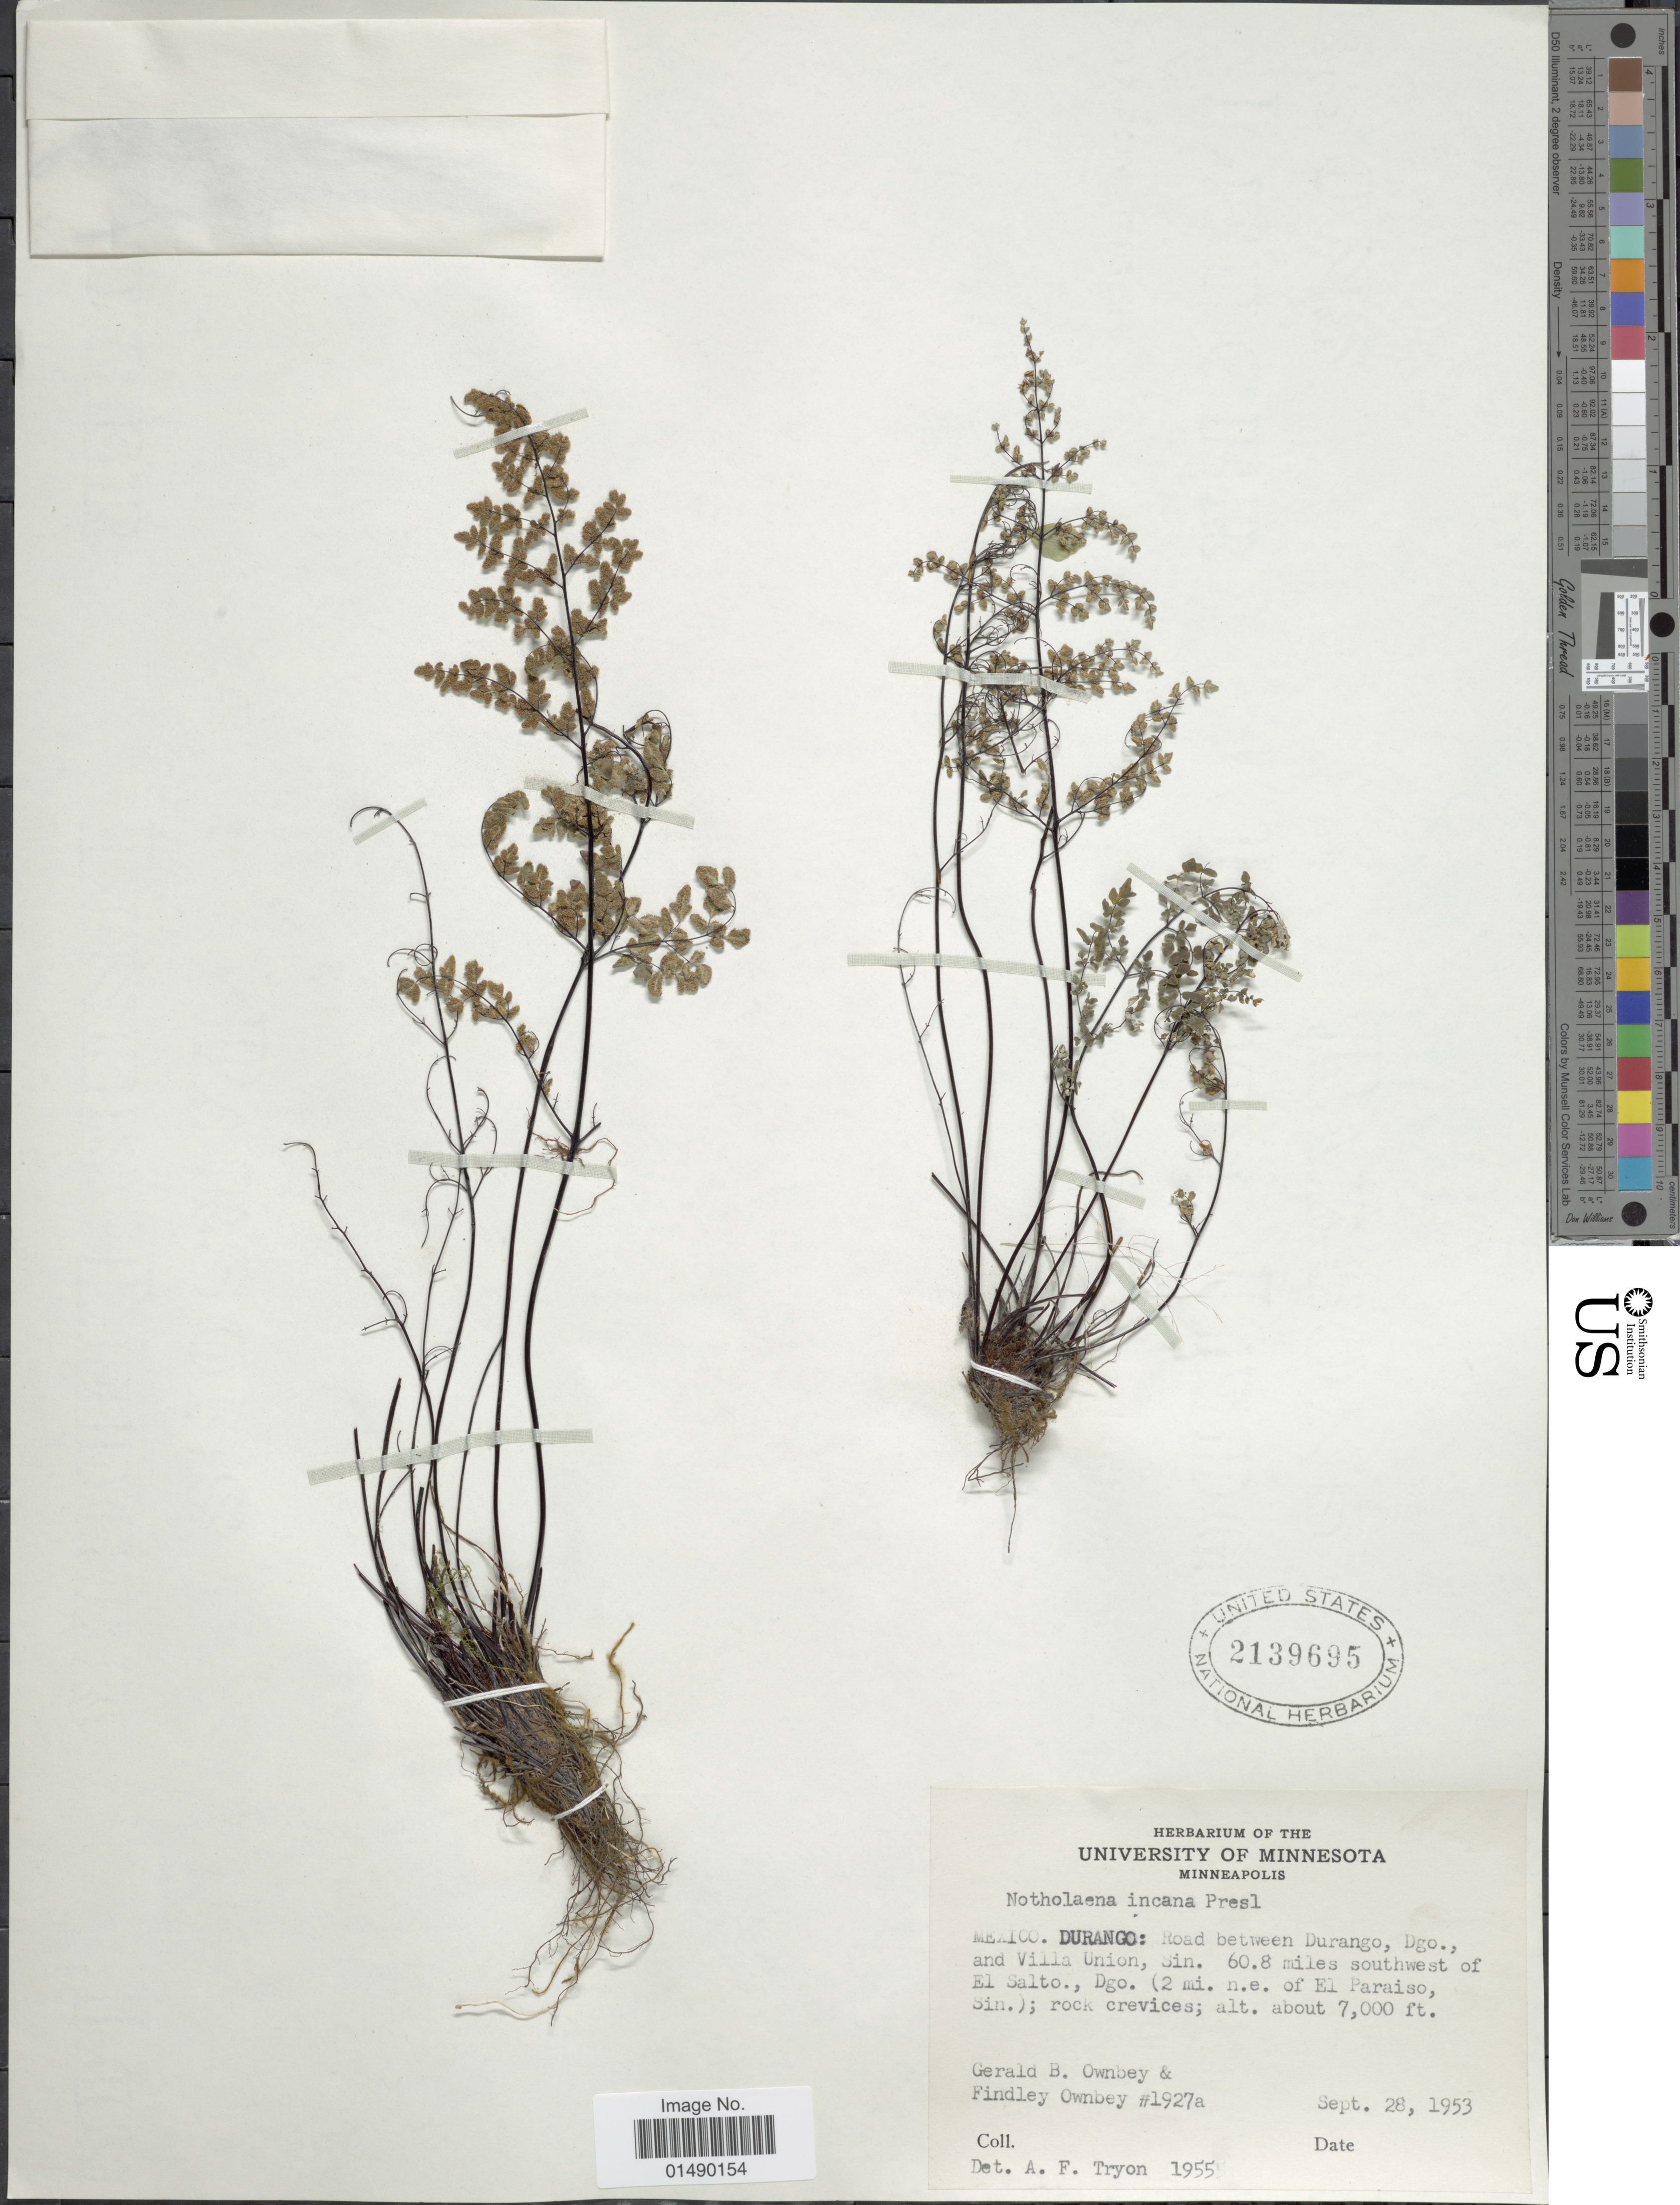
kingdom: Plantae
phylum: Tracheophyta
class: Polypodiopsida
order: Polypodiales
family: Pteridaceae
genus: Argyrochosma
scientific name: Argyrochosma incana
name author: (C. Presl) Windham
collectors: G. B. Ownbey & F. Ownbey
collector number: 1927a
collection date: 1953-09-28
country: Mexico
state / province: Durango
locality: Mexico, road between Durango,Dgo., and Villa Union, Sin. 60.8 miles southwest of El Salto., Dgo. (2mi. n.e. of El Paraiso, Sin.).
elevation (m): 2134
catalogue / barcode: US 2139695